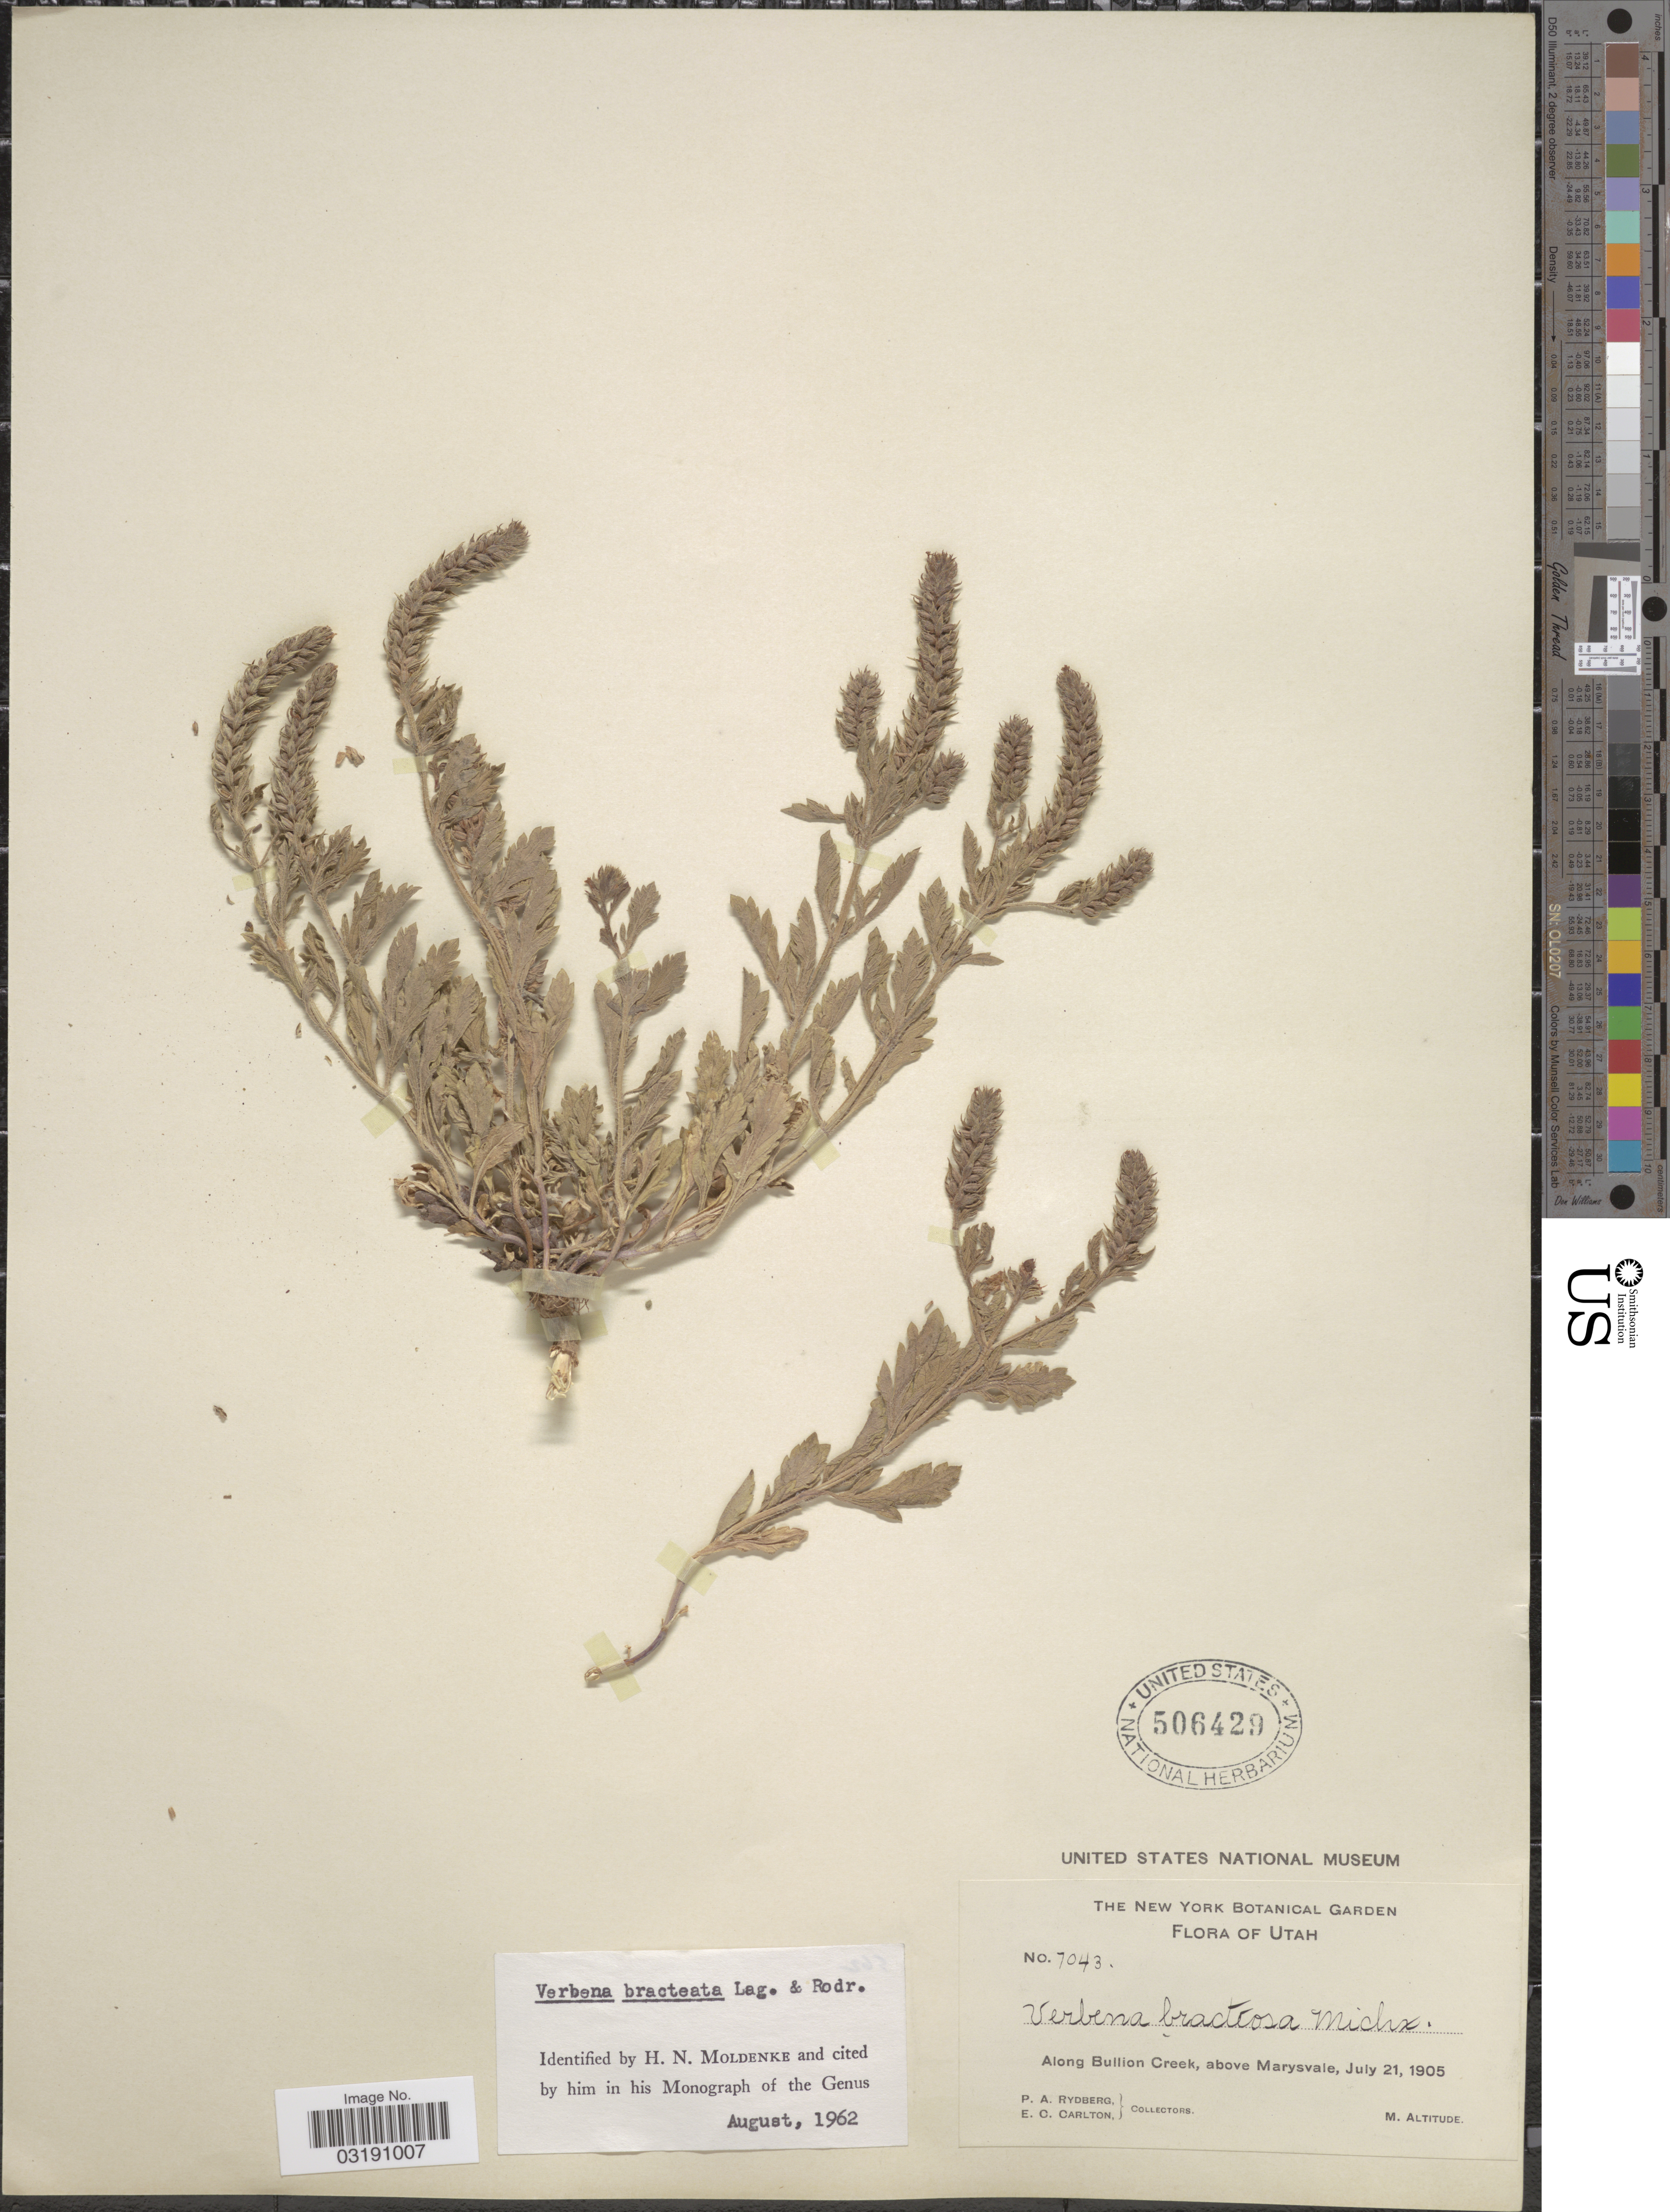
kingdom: Plantae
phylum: Tracheophyta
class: Magnoliopsida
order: Lamiales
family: Verbenaceae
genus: Verbena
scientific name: Verbena bracteata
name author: Cav. ex Lag. & Rodr.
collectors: P. A. Rydberg & E. Carlton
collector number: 7043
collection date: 1905-07-21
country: United States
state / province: Utah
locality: Along Bullion Creek, above Marysvale.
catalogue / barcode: US 506429